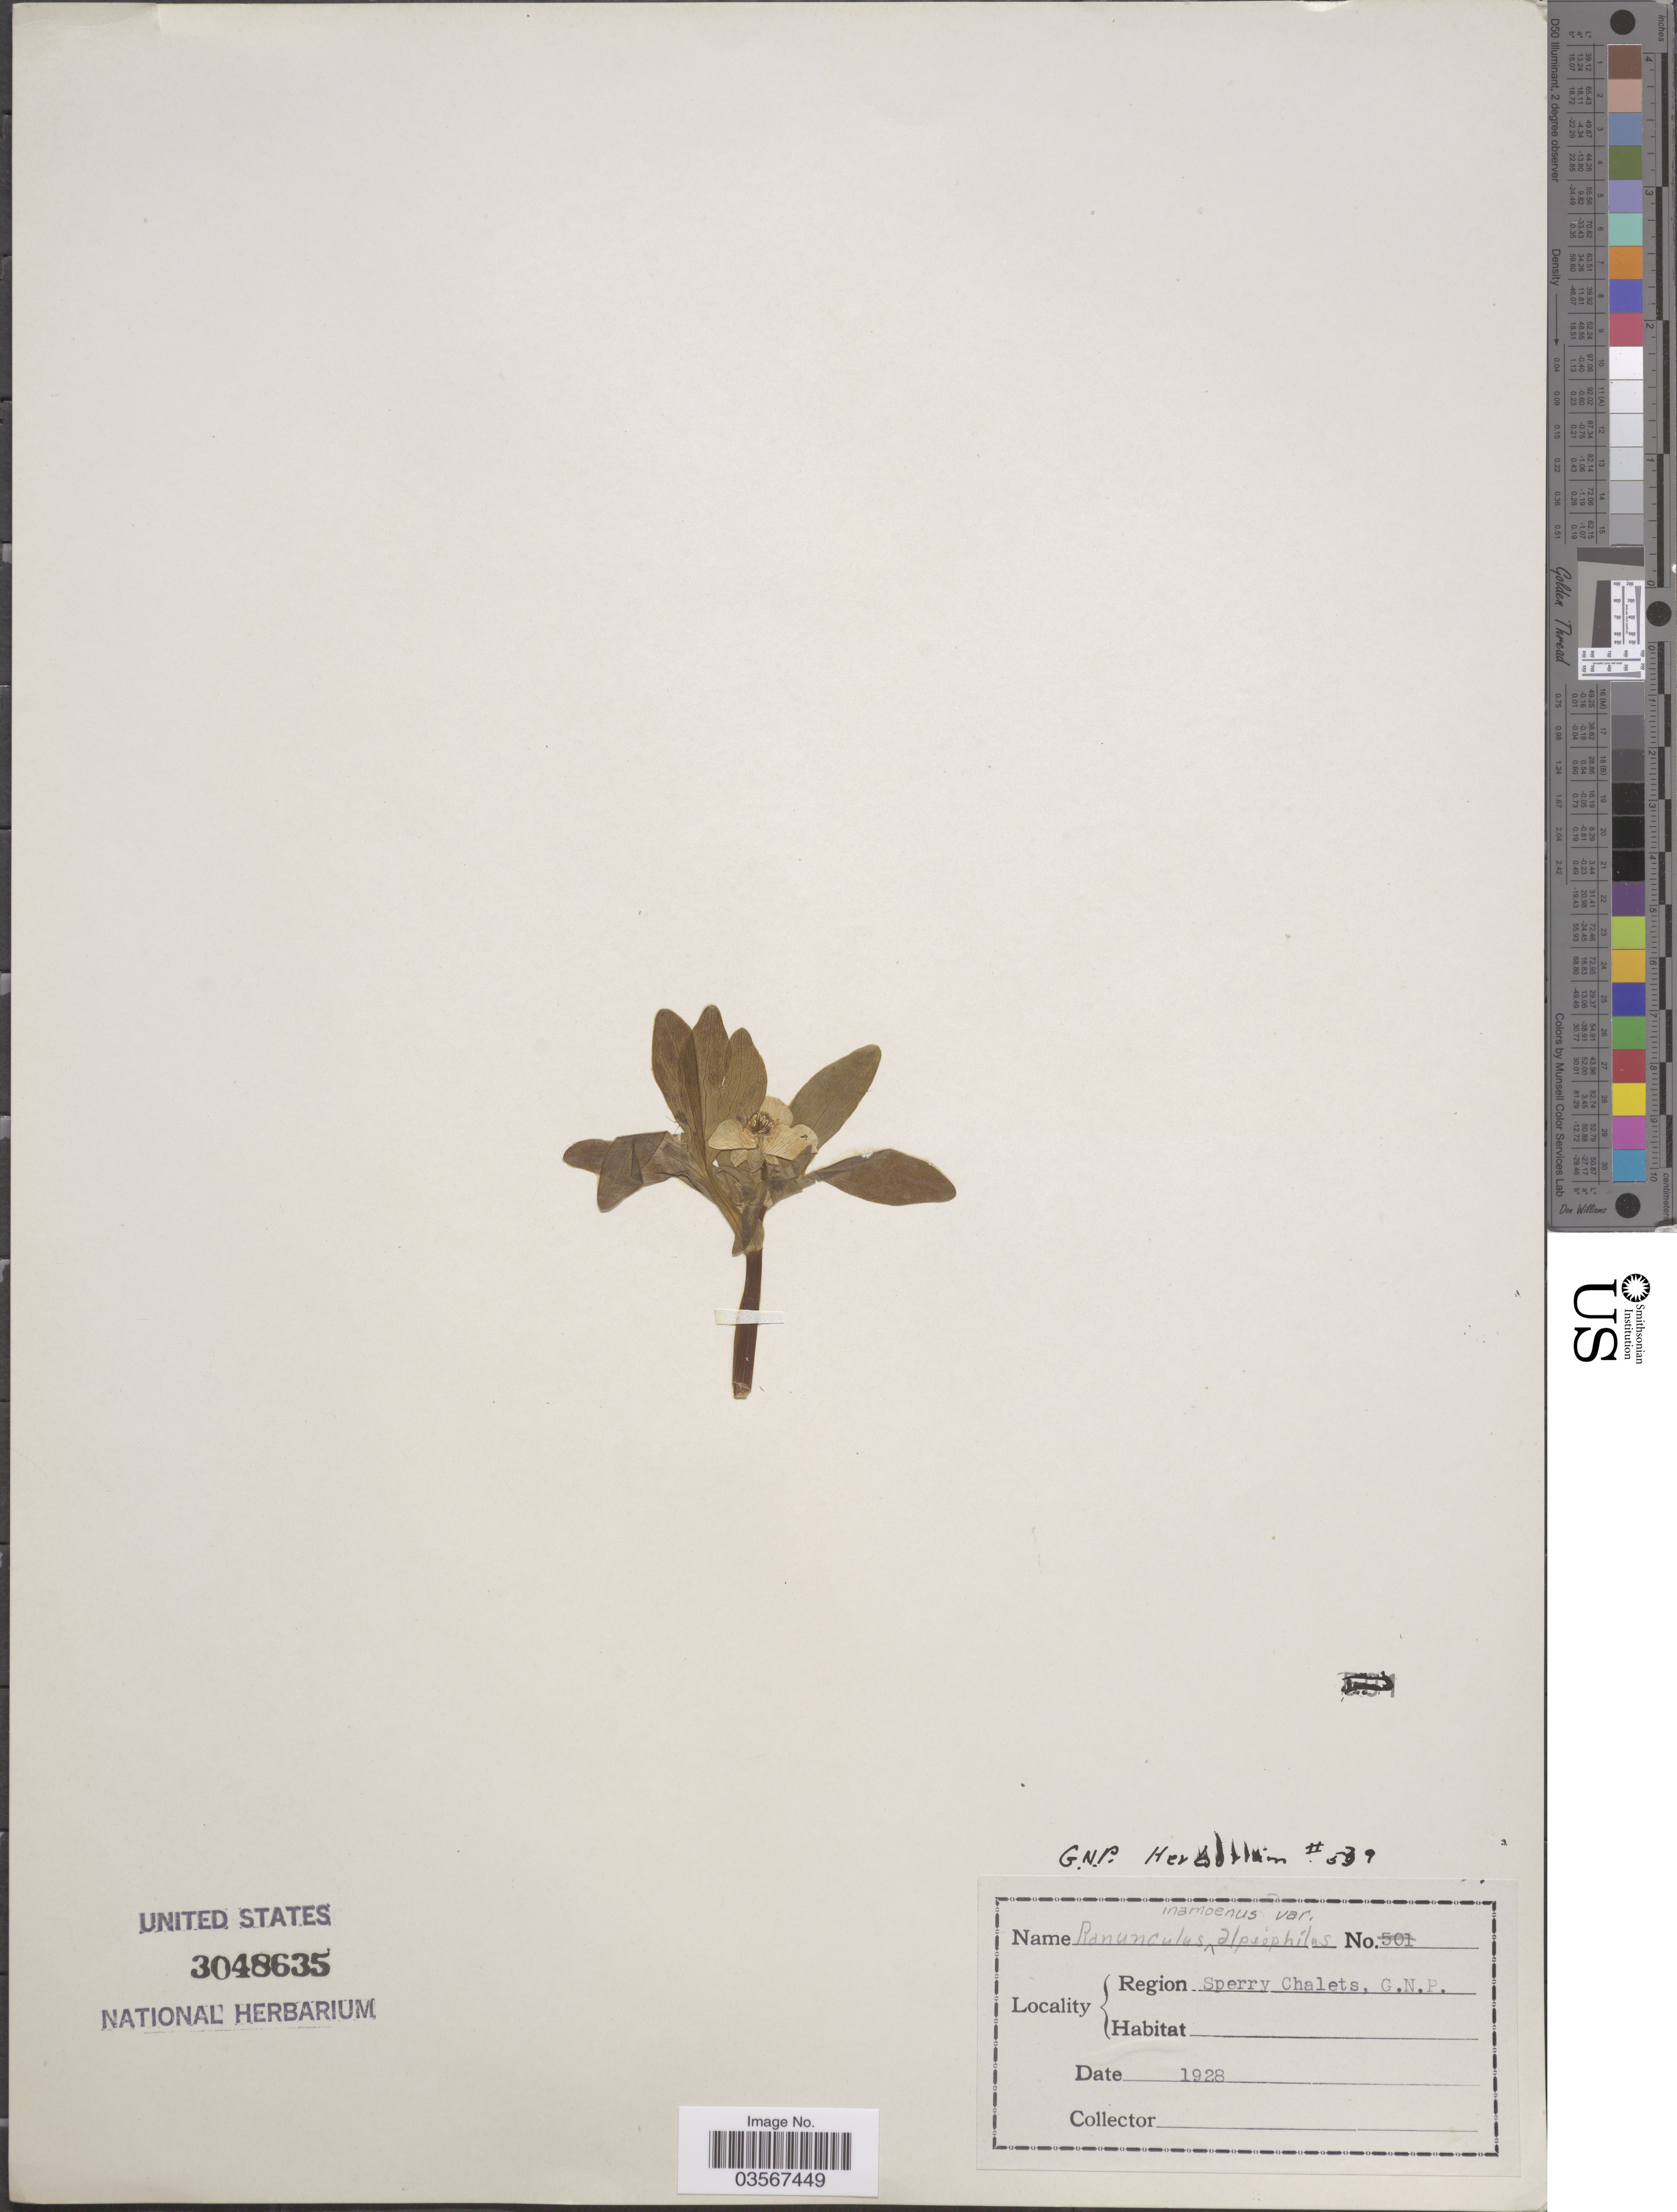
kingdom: Plantae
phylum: Tracheophyta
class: Magnoliopsida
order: Ranunculales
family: Ranunculaceae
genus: Ranunculus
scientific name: Ranunculus inamoenus var. alpeophilus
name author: (A. Nelson) L.D. Benson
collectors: ex herb. G. N. P.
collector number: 539*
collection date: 1928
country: United States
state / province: Montana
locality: Region Sperry Chalets, G.N.P.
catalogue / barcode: US 3048635